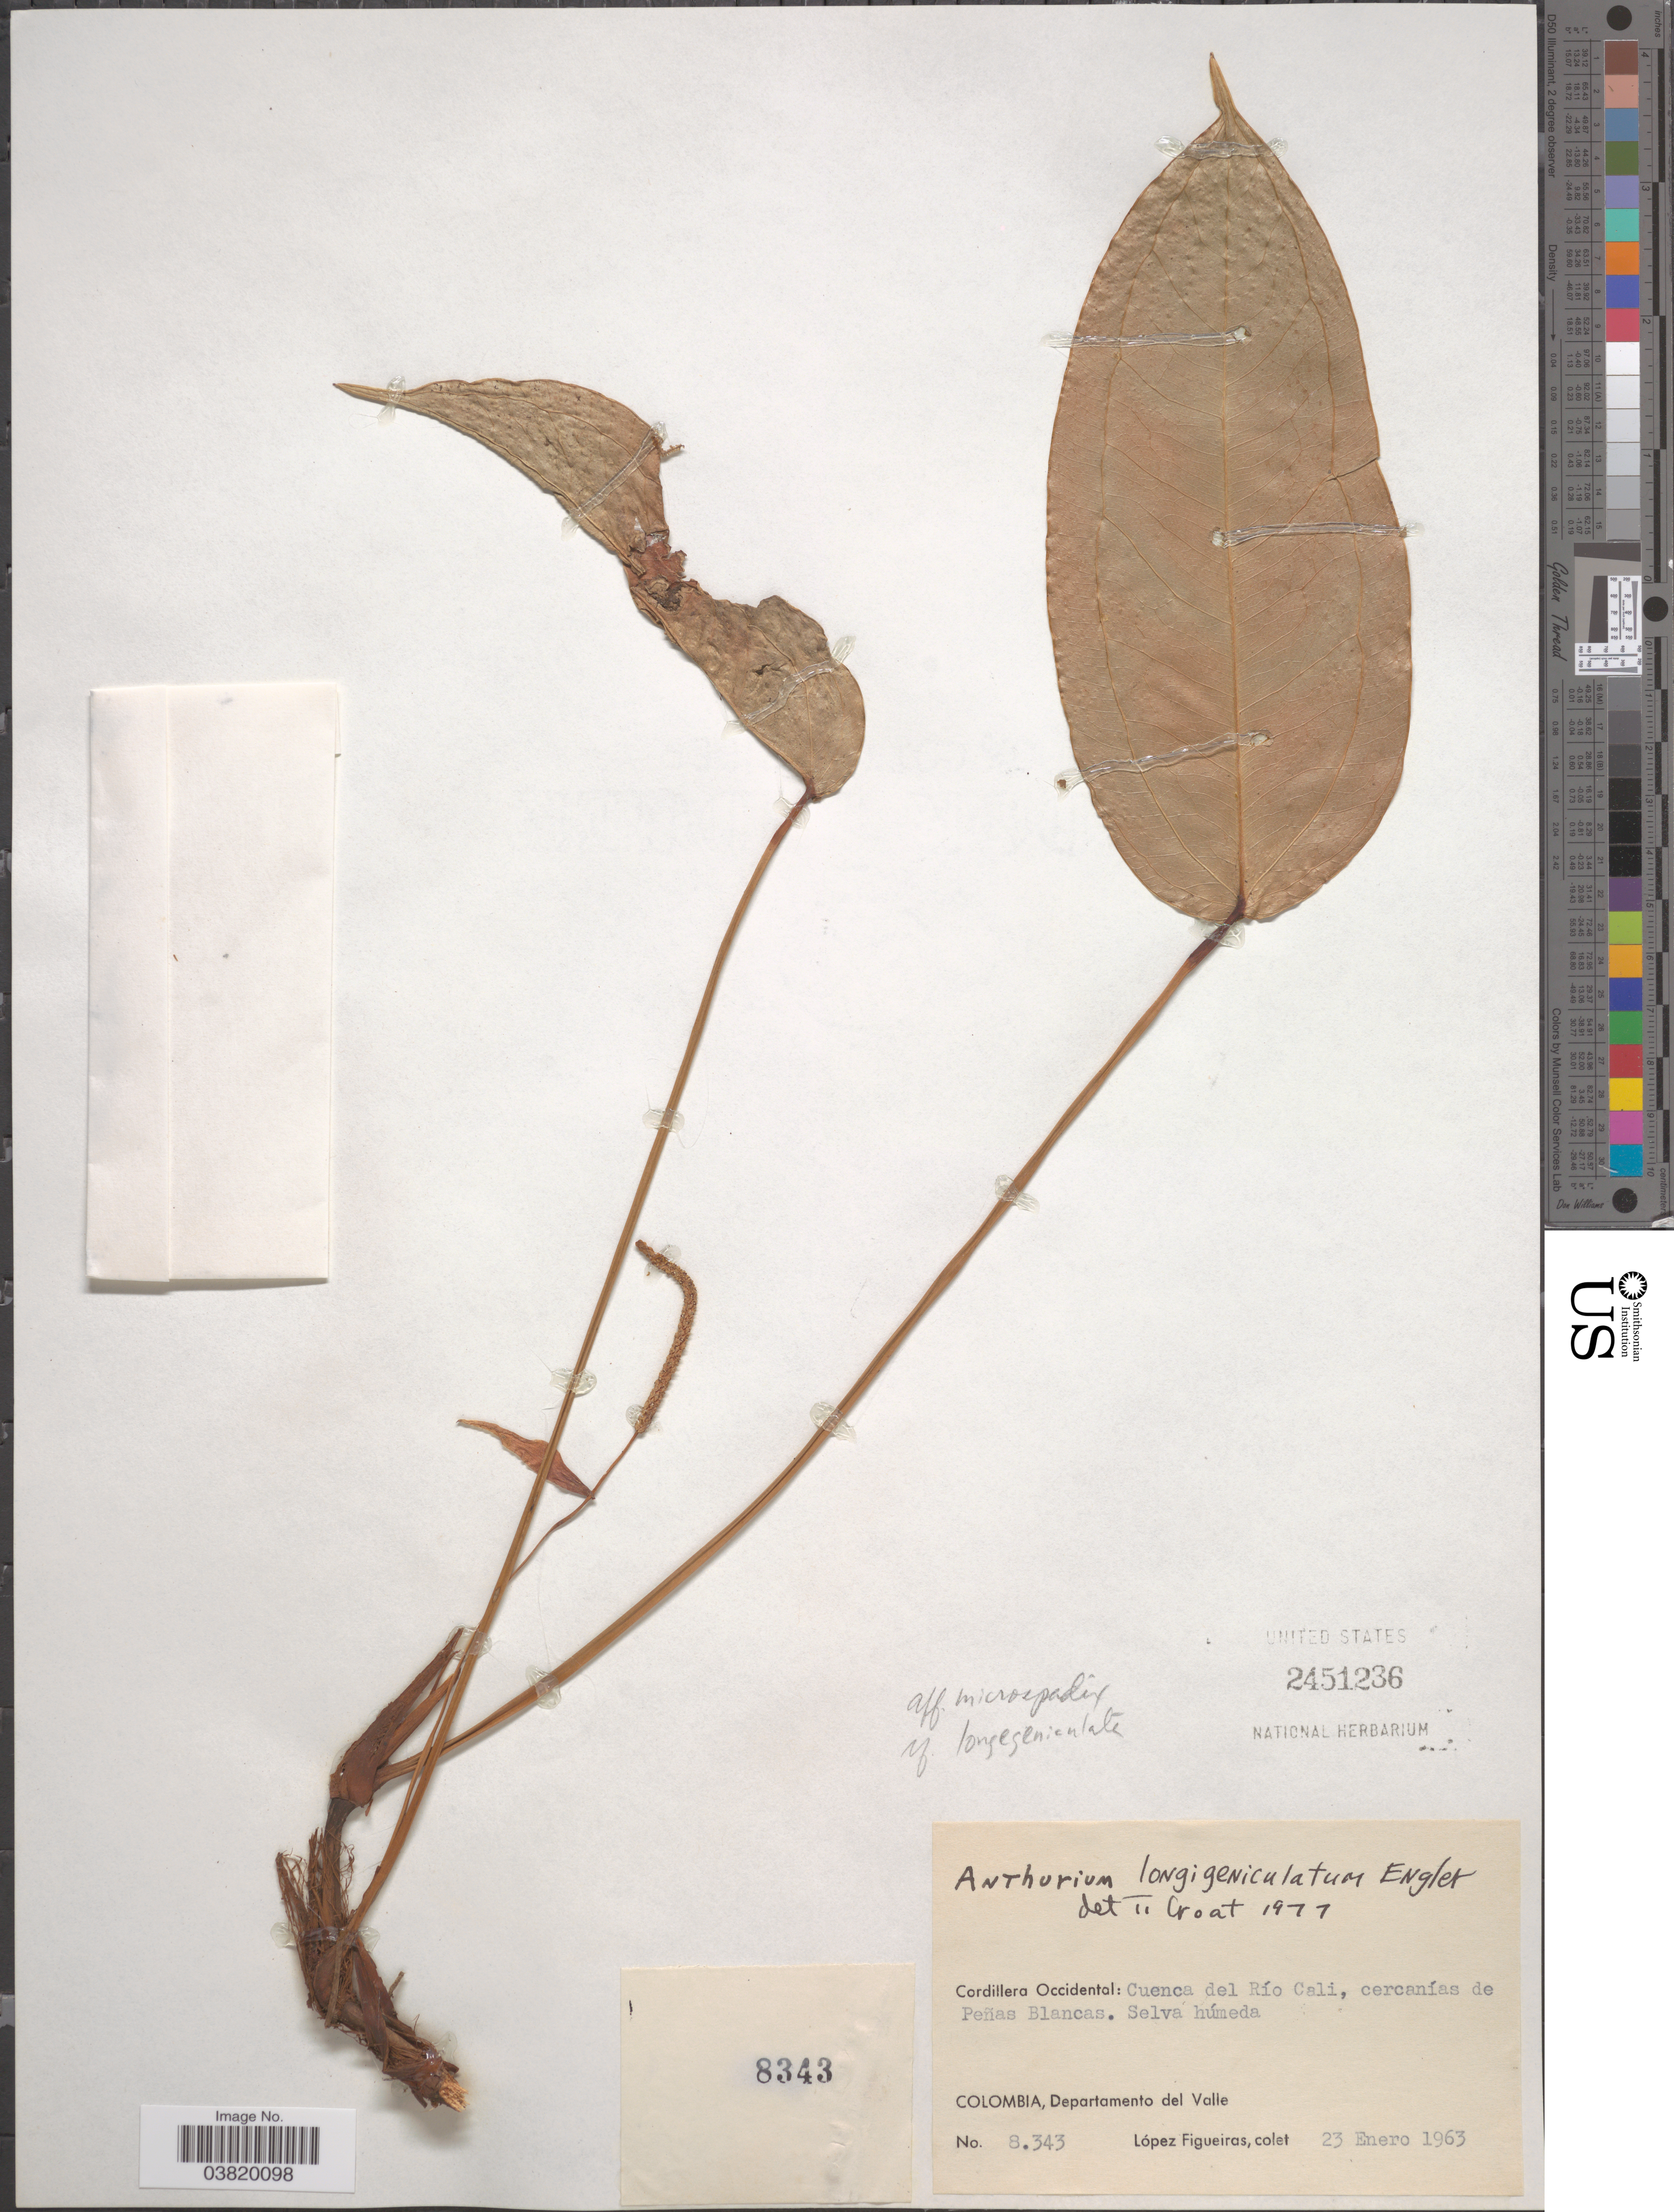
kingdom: Plantae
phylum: Tracheophyta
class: Liliopsida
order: Alismatales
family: Araceae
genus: Anthurium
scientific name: Anthurium longegeniculatum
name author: Engl.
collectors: M. López Figueiras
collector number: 8343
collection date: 1963-01-23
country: Colombia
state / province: Valle del Cauca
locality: Cordillera Occidental: Cuenca del Río Cali, cercanías de Peñas Blancas. Departamento del Valle.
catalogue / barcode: US 2451236